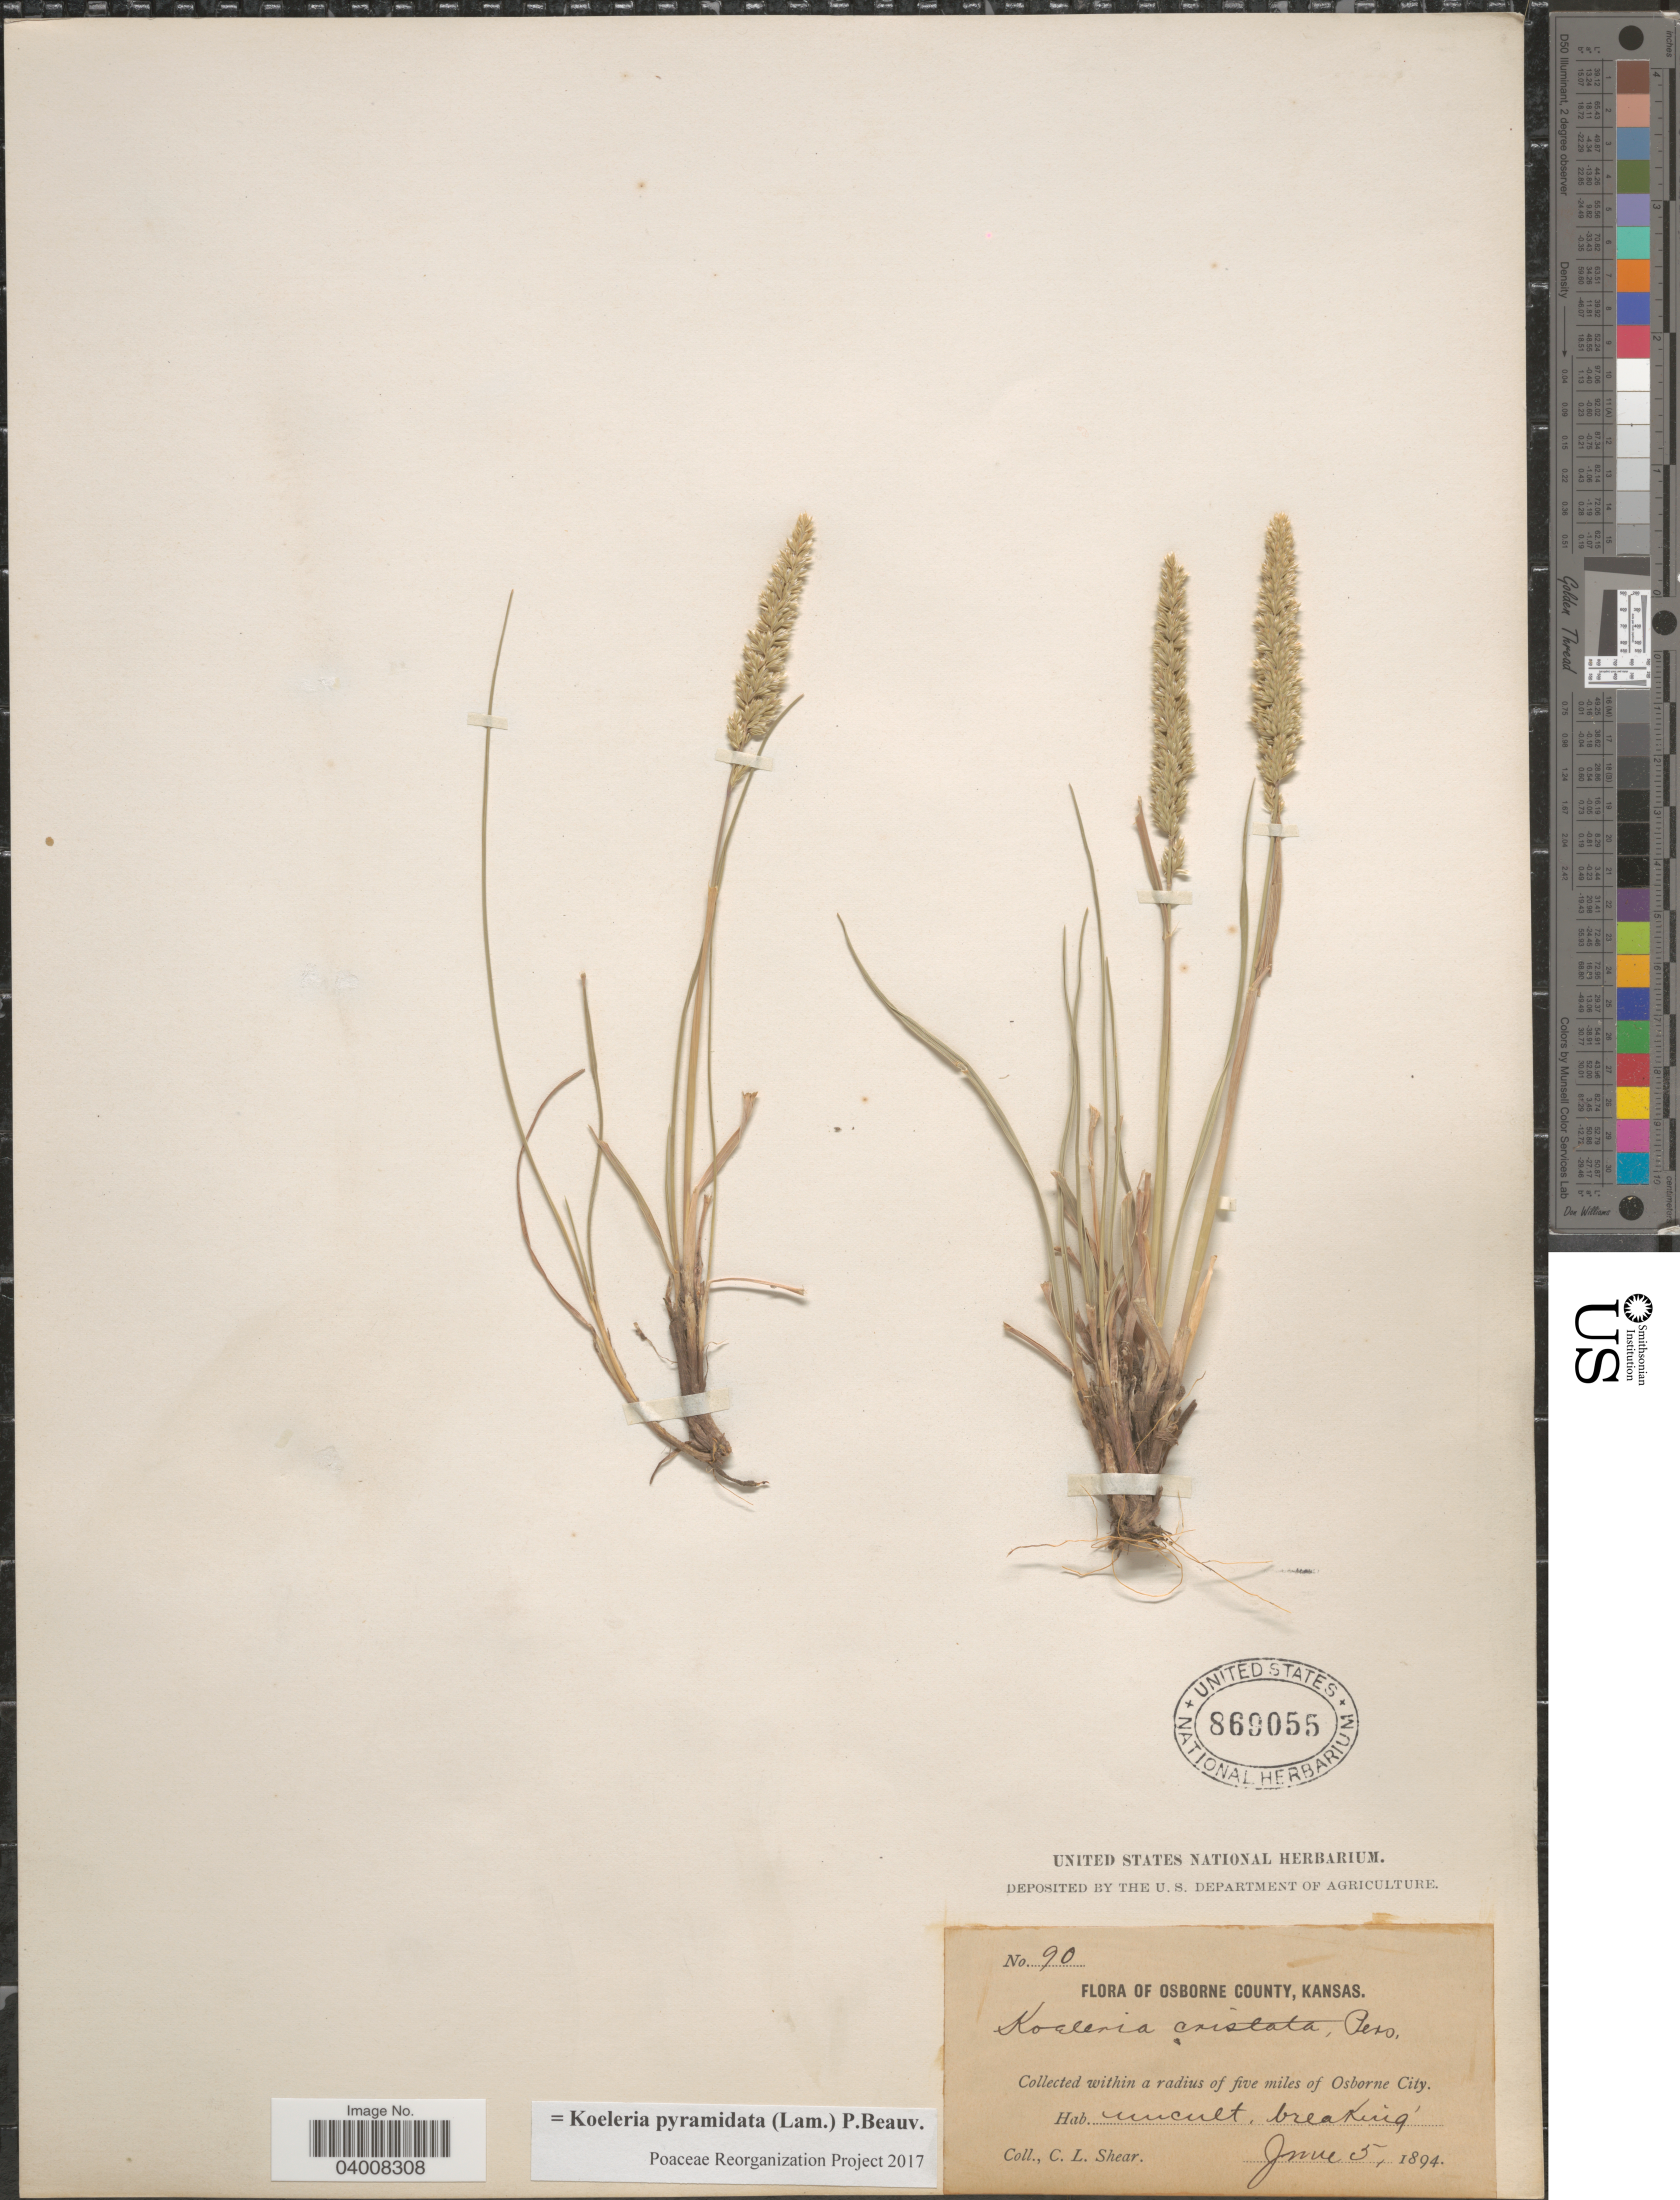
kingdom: Plantae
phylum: Tracheophyta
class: Liliopsida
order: Poales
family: Poaceae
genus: Koeleria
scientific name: Koeleria pyramidata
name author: (Lam.) P. Beauv.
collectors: C. L. Shear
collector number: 90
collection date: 1894-06-05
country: United States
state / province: Kansas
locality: Osborne County. Five miles of Osborne City.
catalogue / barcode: US 869055